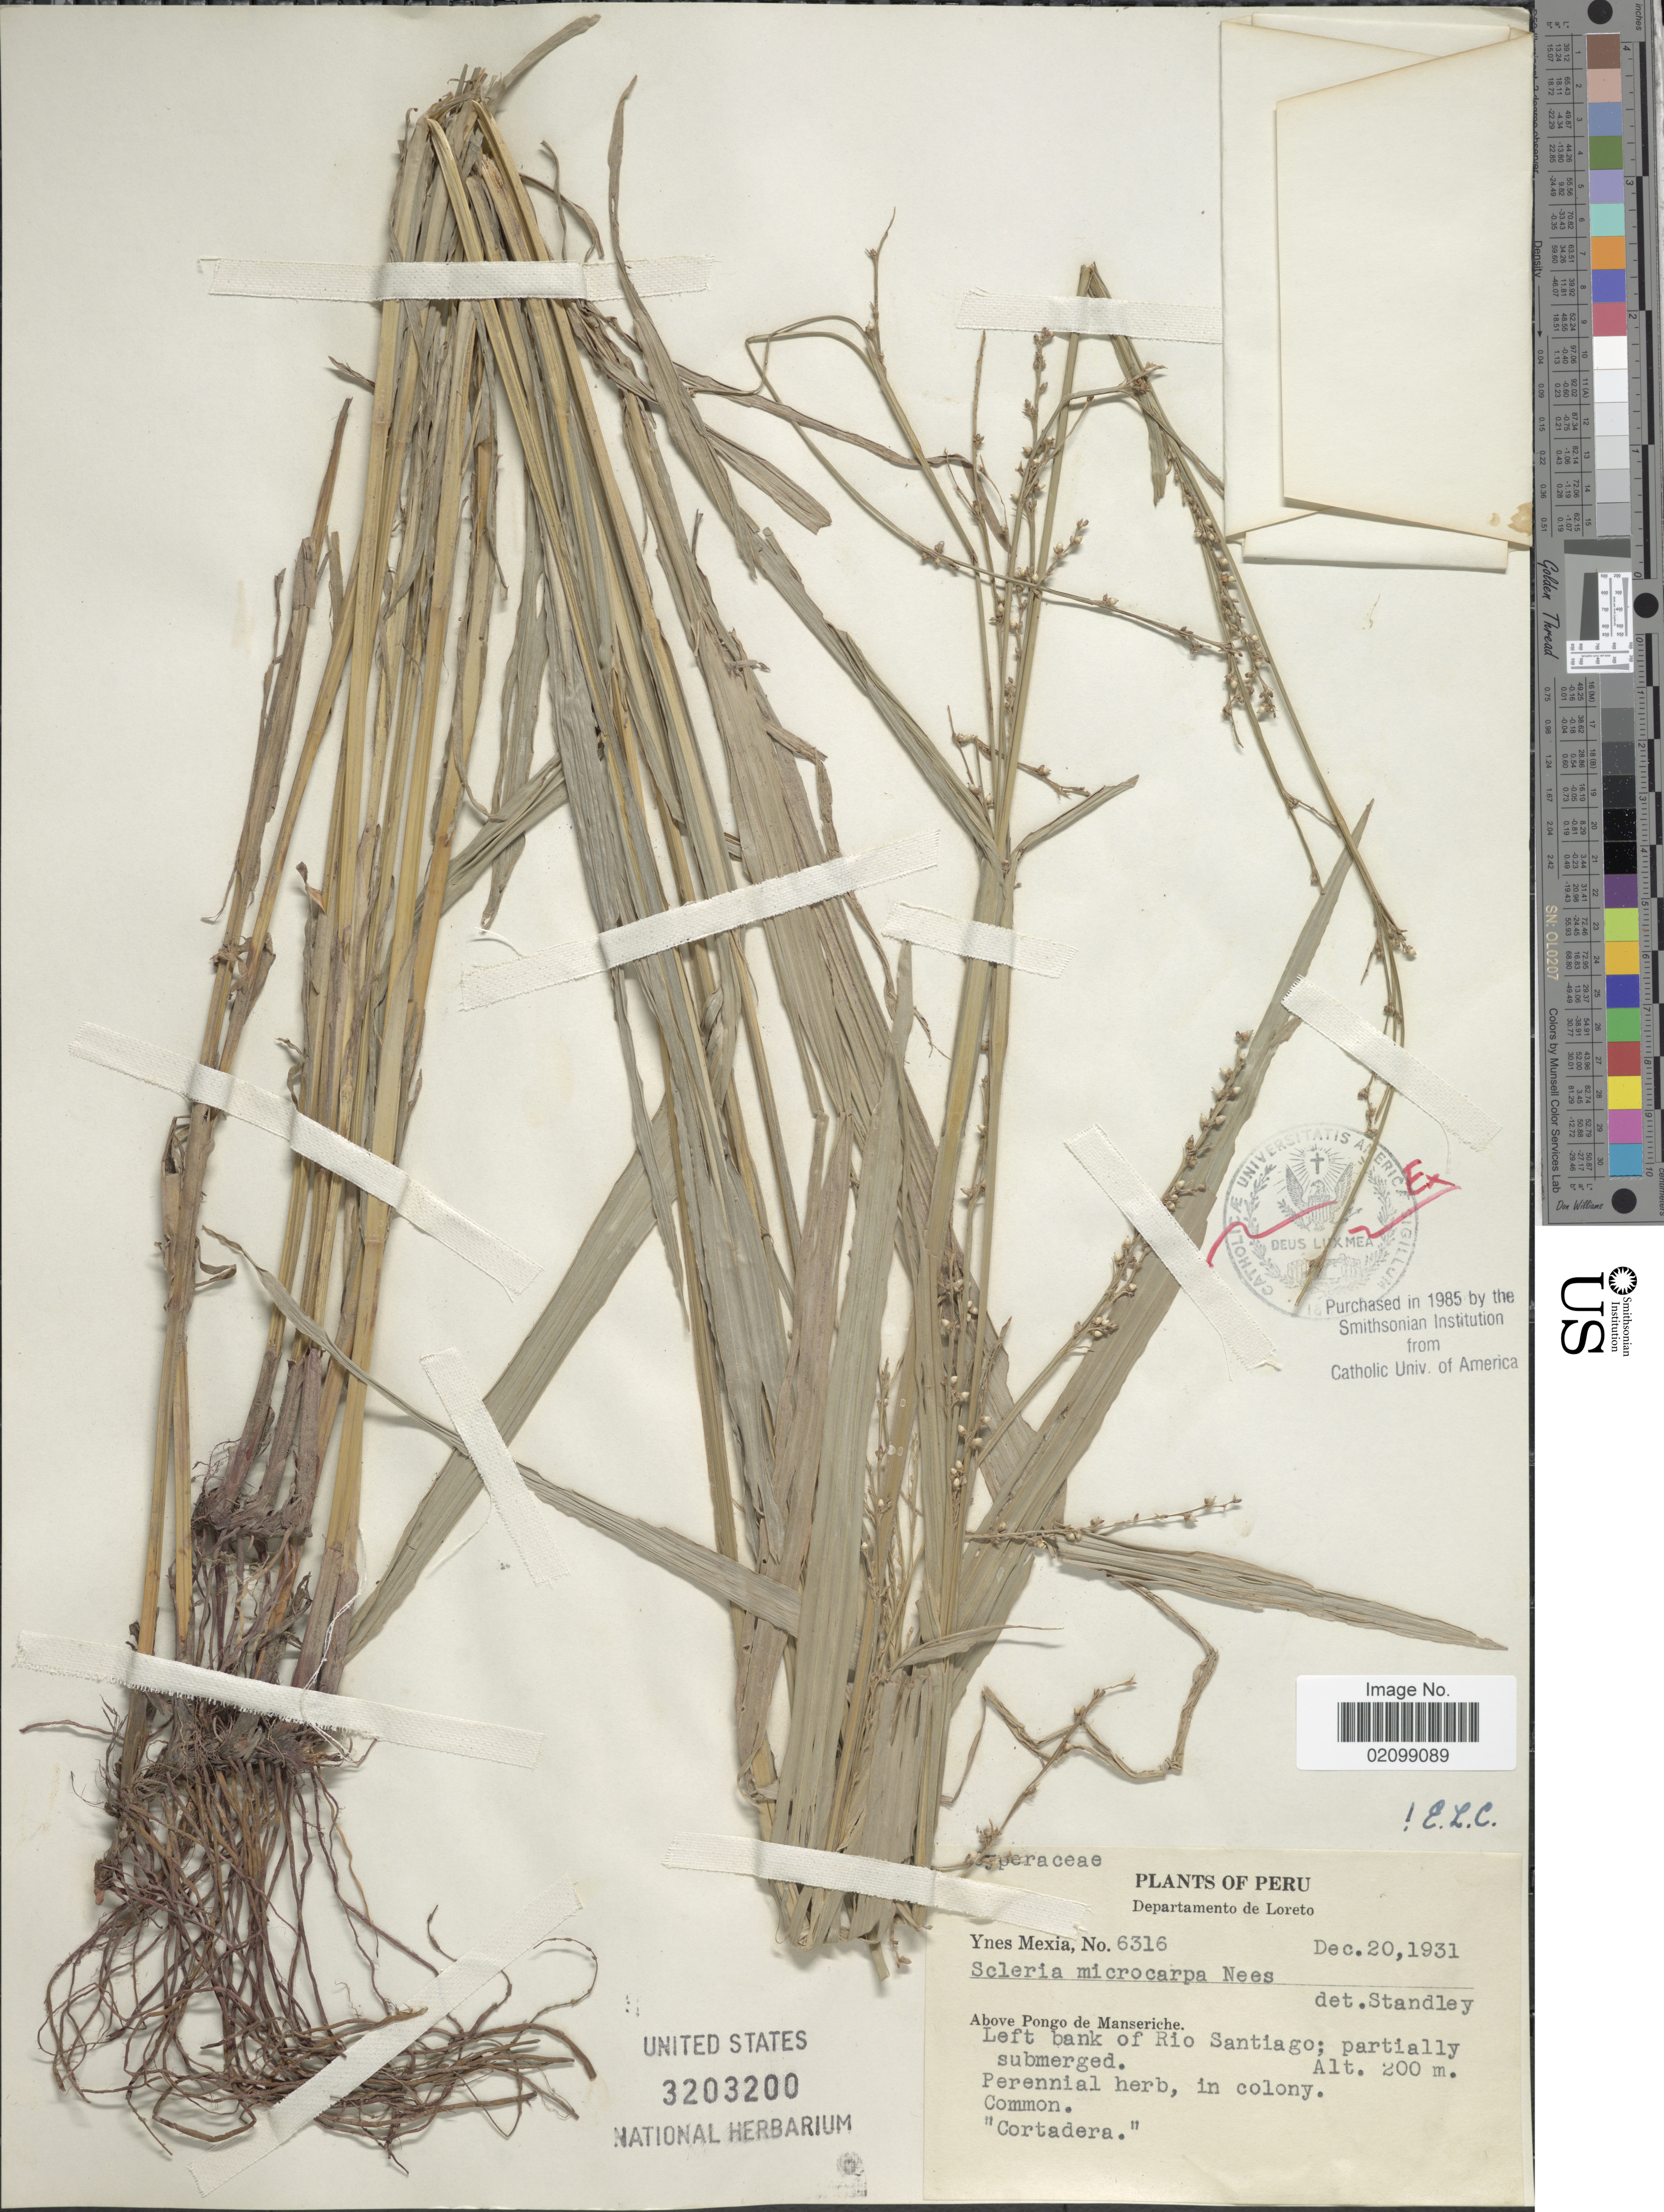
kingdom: Plantae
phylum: Tracheophyta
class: Liliopsida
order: Poales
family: Cyperaceae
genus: Scleria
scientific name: Scleria microcarpa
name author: Nees ex Kunth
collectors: Y. Mexia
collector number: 6316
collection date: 1931-12-20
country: Peru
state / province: Loreto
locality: Departamento de Loreto. Left bank of Rio Santiago.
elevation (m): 200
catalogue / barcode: US 3203200